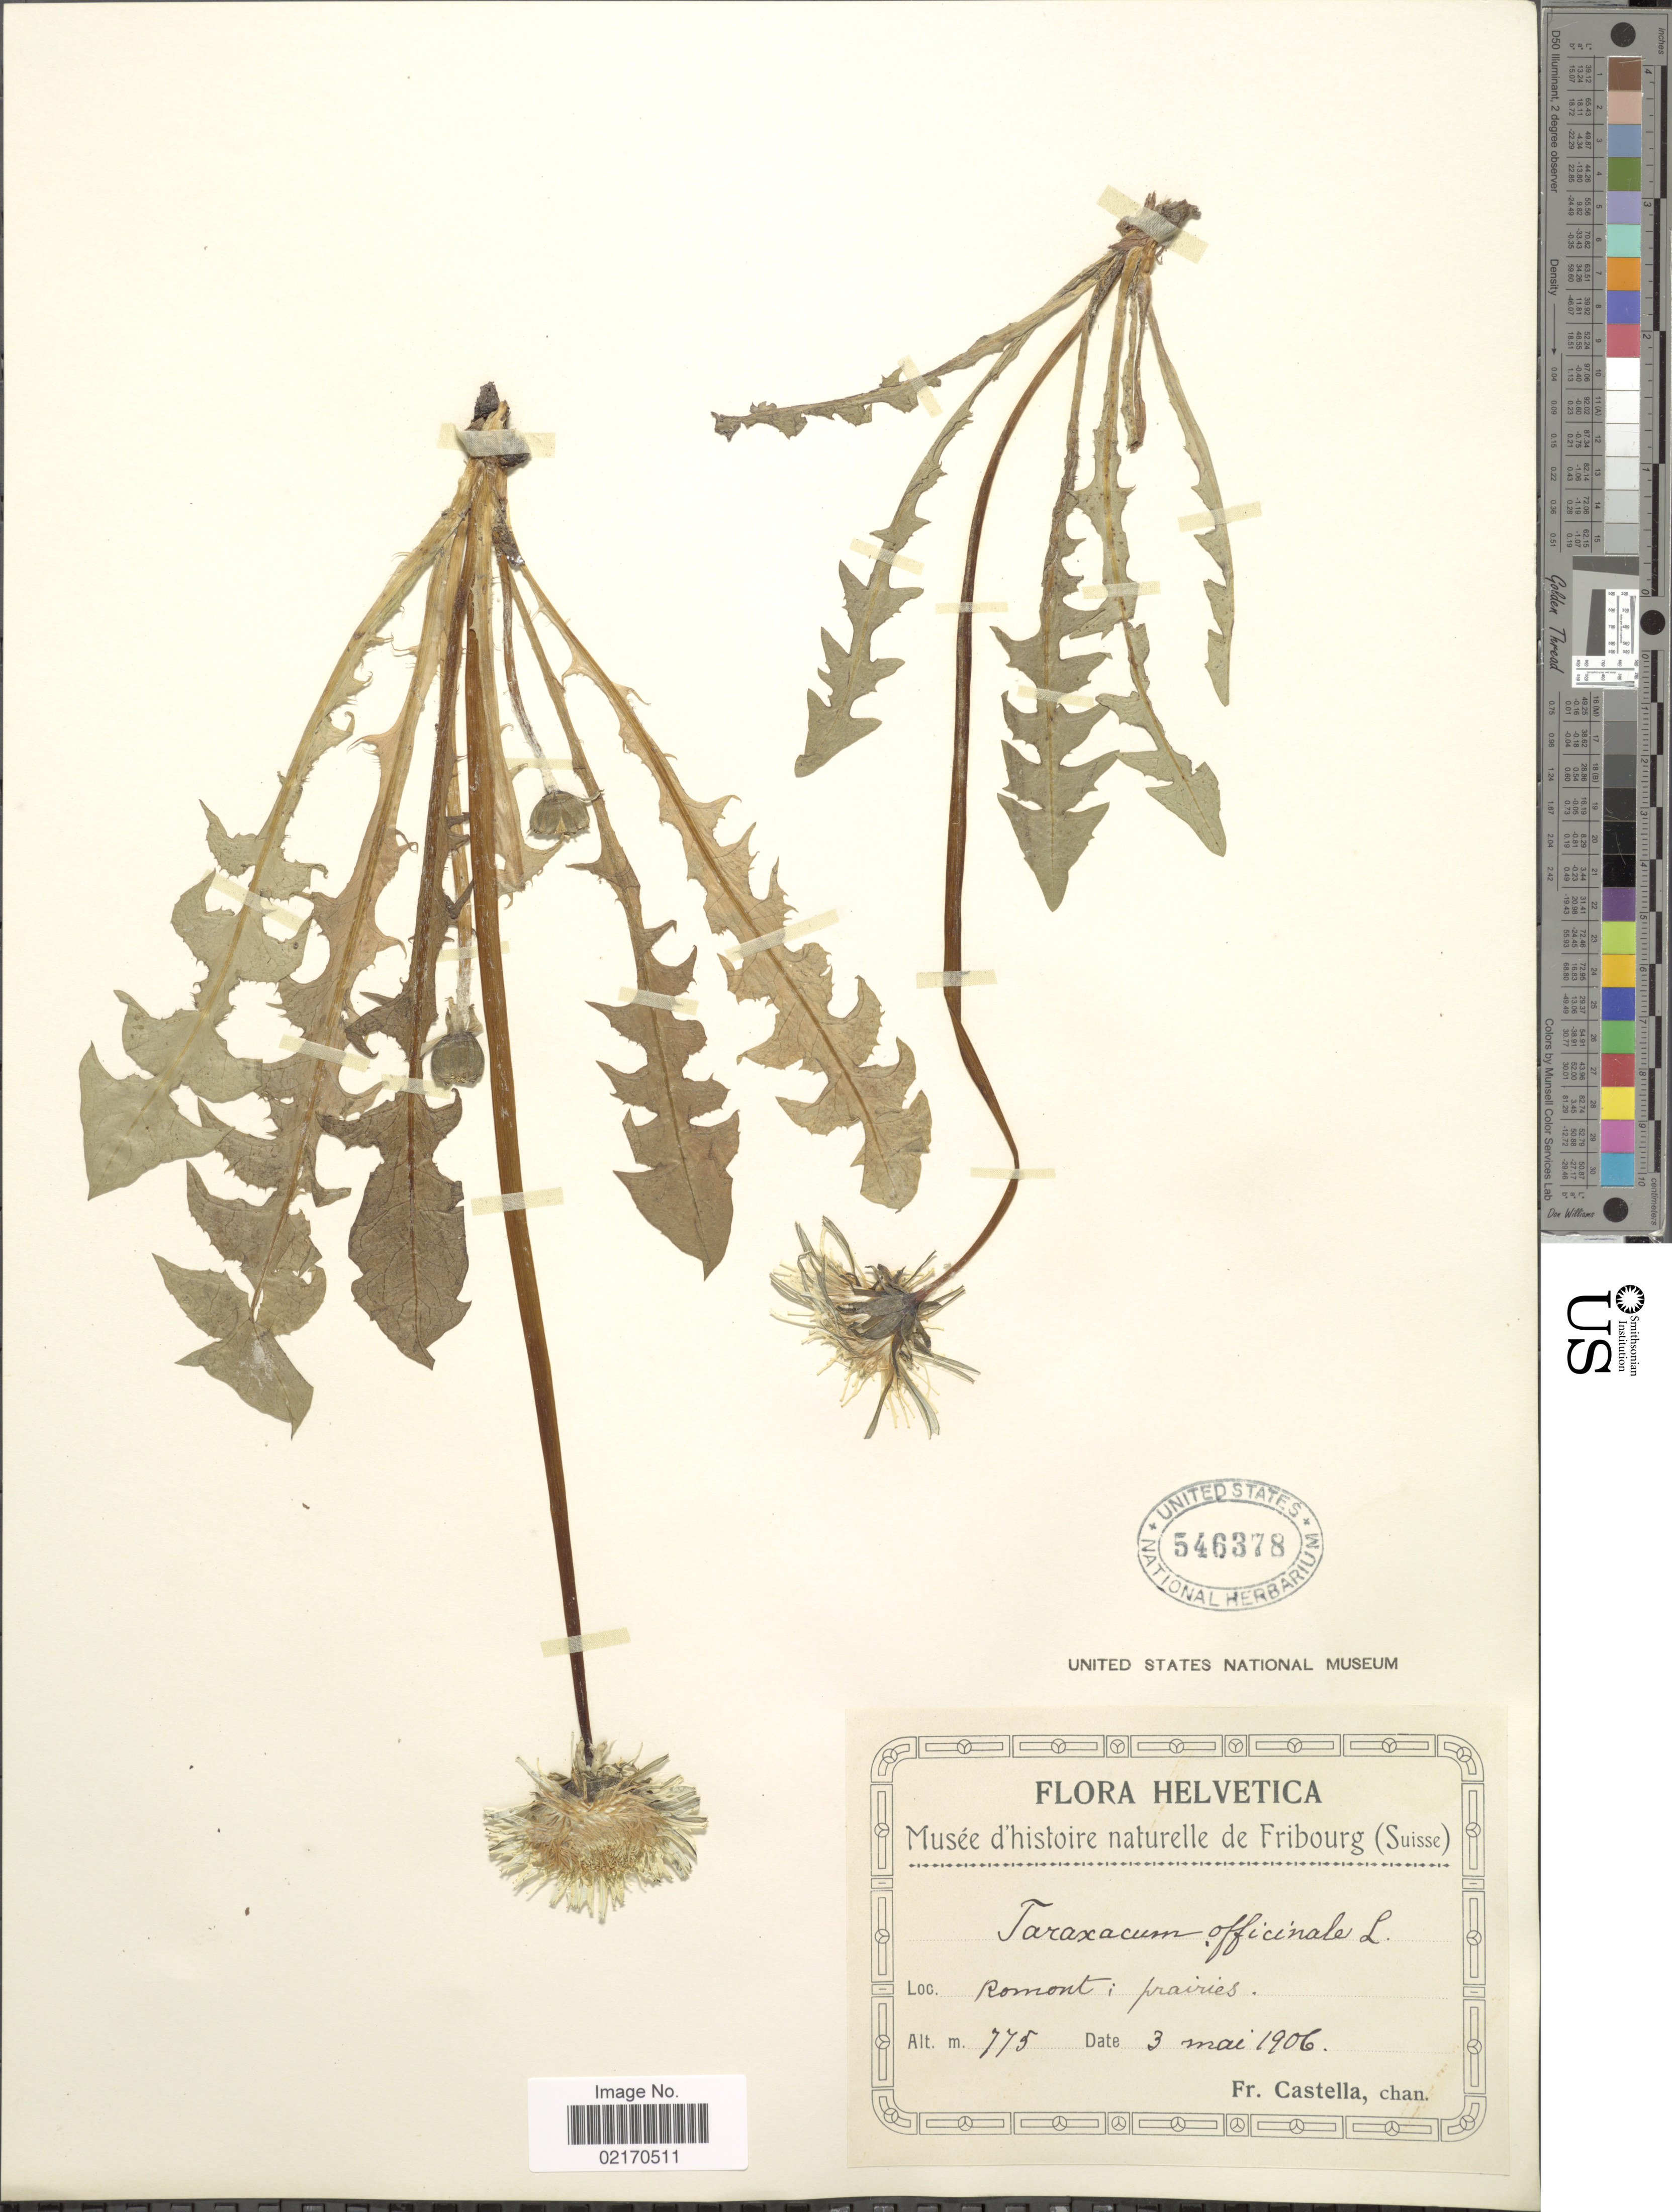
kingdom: Plantae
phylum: Tracheophyta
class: Magnoliopsida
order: Asterales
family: Asteraceae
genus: Taraxacum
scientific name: Taraxacum officinale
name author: G.H. Weber ex F.H. Wigg.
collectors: Fr. Castella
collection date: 1906-05-03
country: Switzerland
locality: Helvetica, Romont; prairies.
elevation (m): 775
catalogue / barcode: US 546378